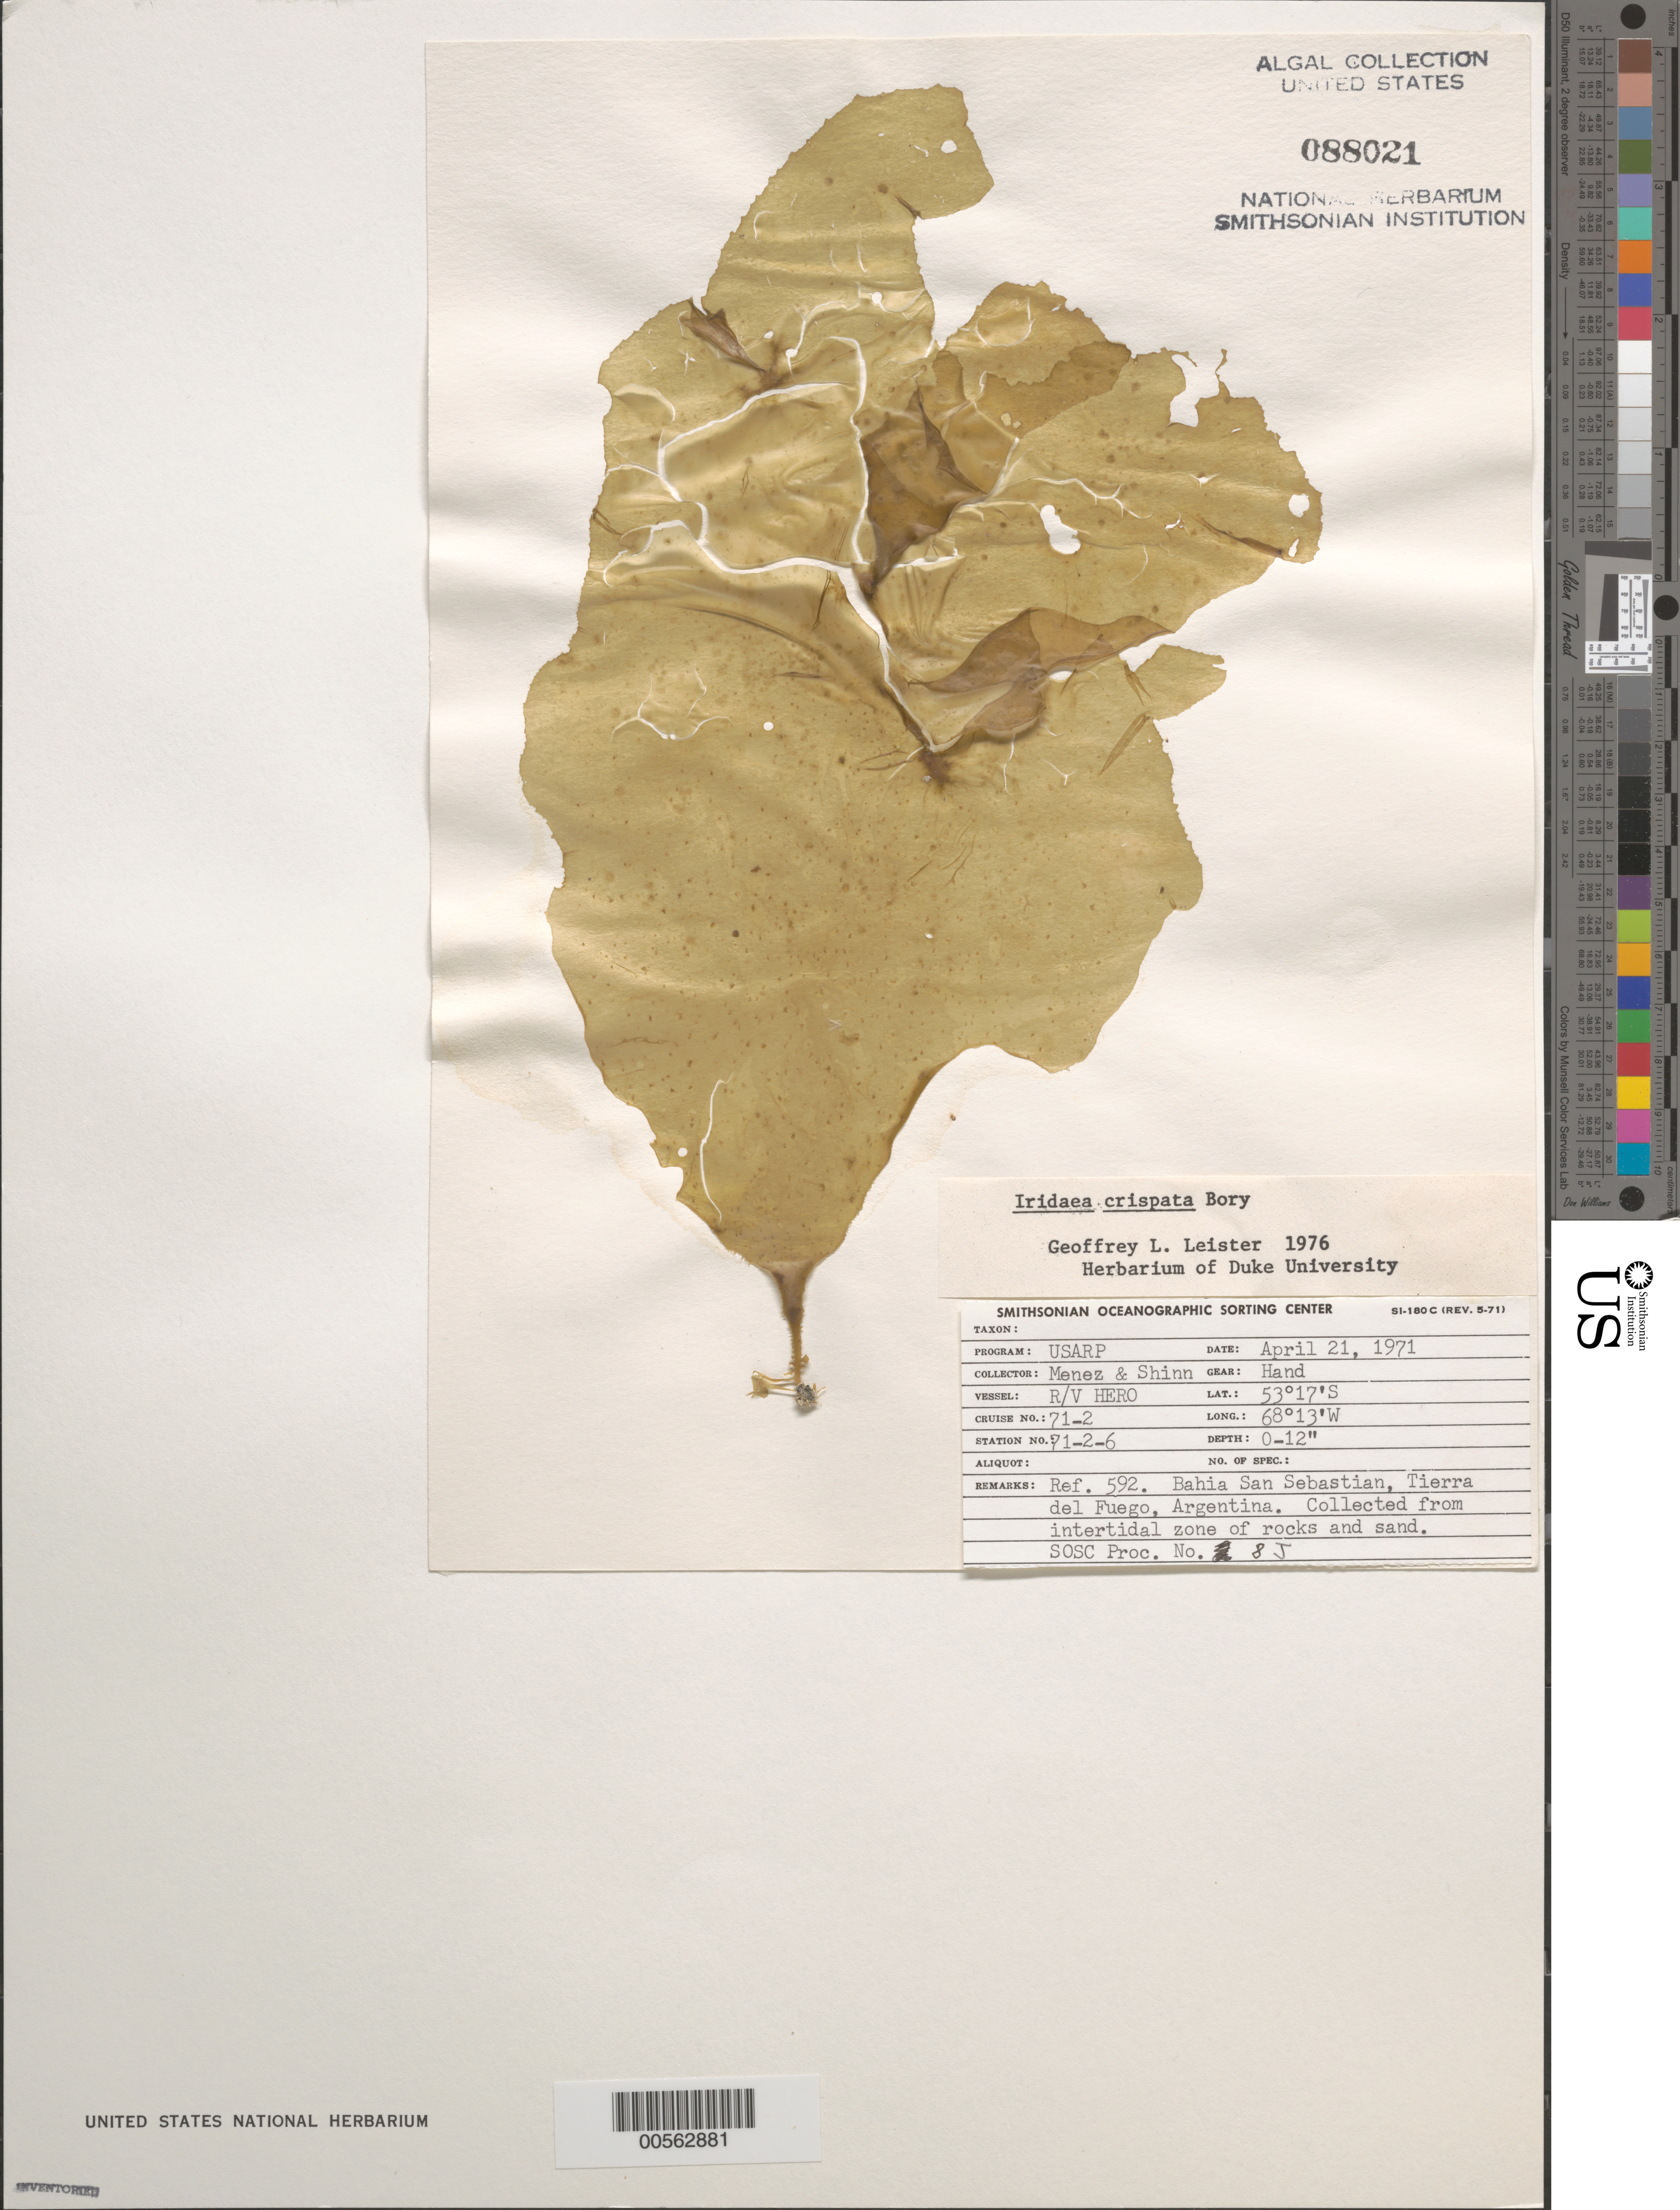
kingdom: Plantae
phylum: Rhodophyta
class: Florideophyceae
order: Gigartinales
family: Gigartinaceae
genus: Sarcothalia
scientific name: Sarcothalia crispata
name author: (Bory) Leister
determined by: Algae name updating Project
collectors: Meñez & -. Shinn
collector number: Station 71-2-6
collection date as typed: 21 Apr 1969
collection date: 1969-04-21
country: Argentina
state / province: Tierra del Fuego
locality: Bahia San Sebastian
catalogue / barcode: US 88021